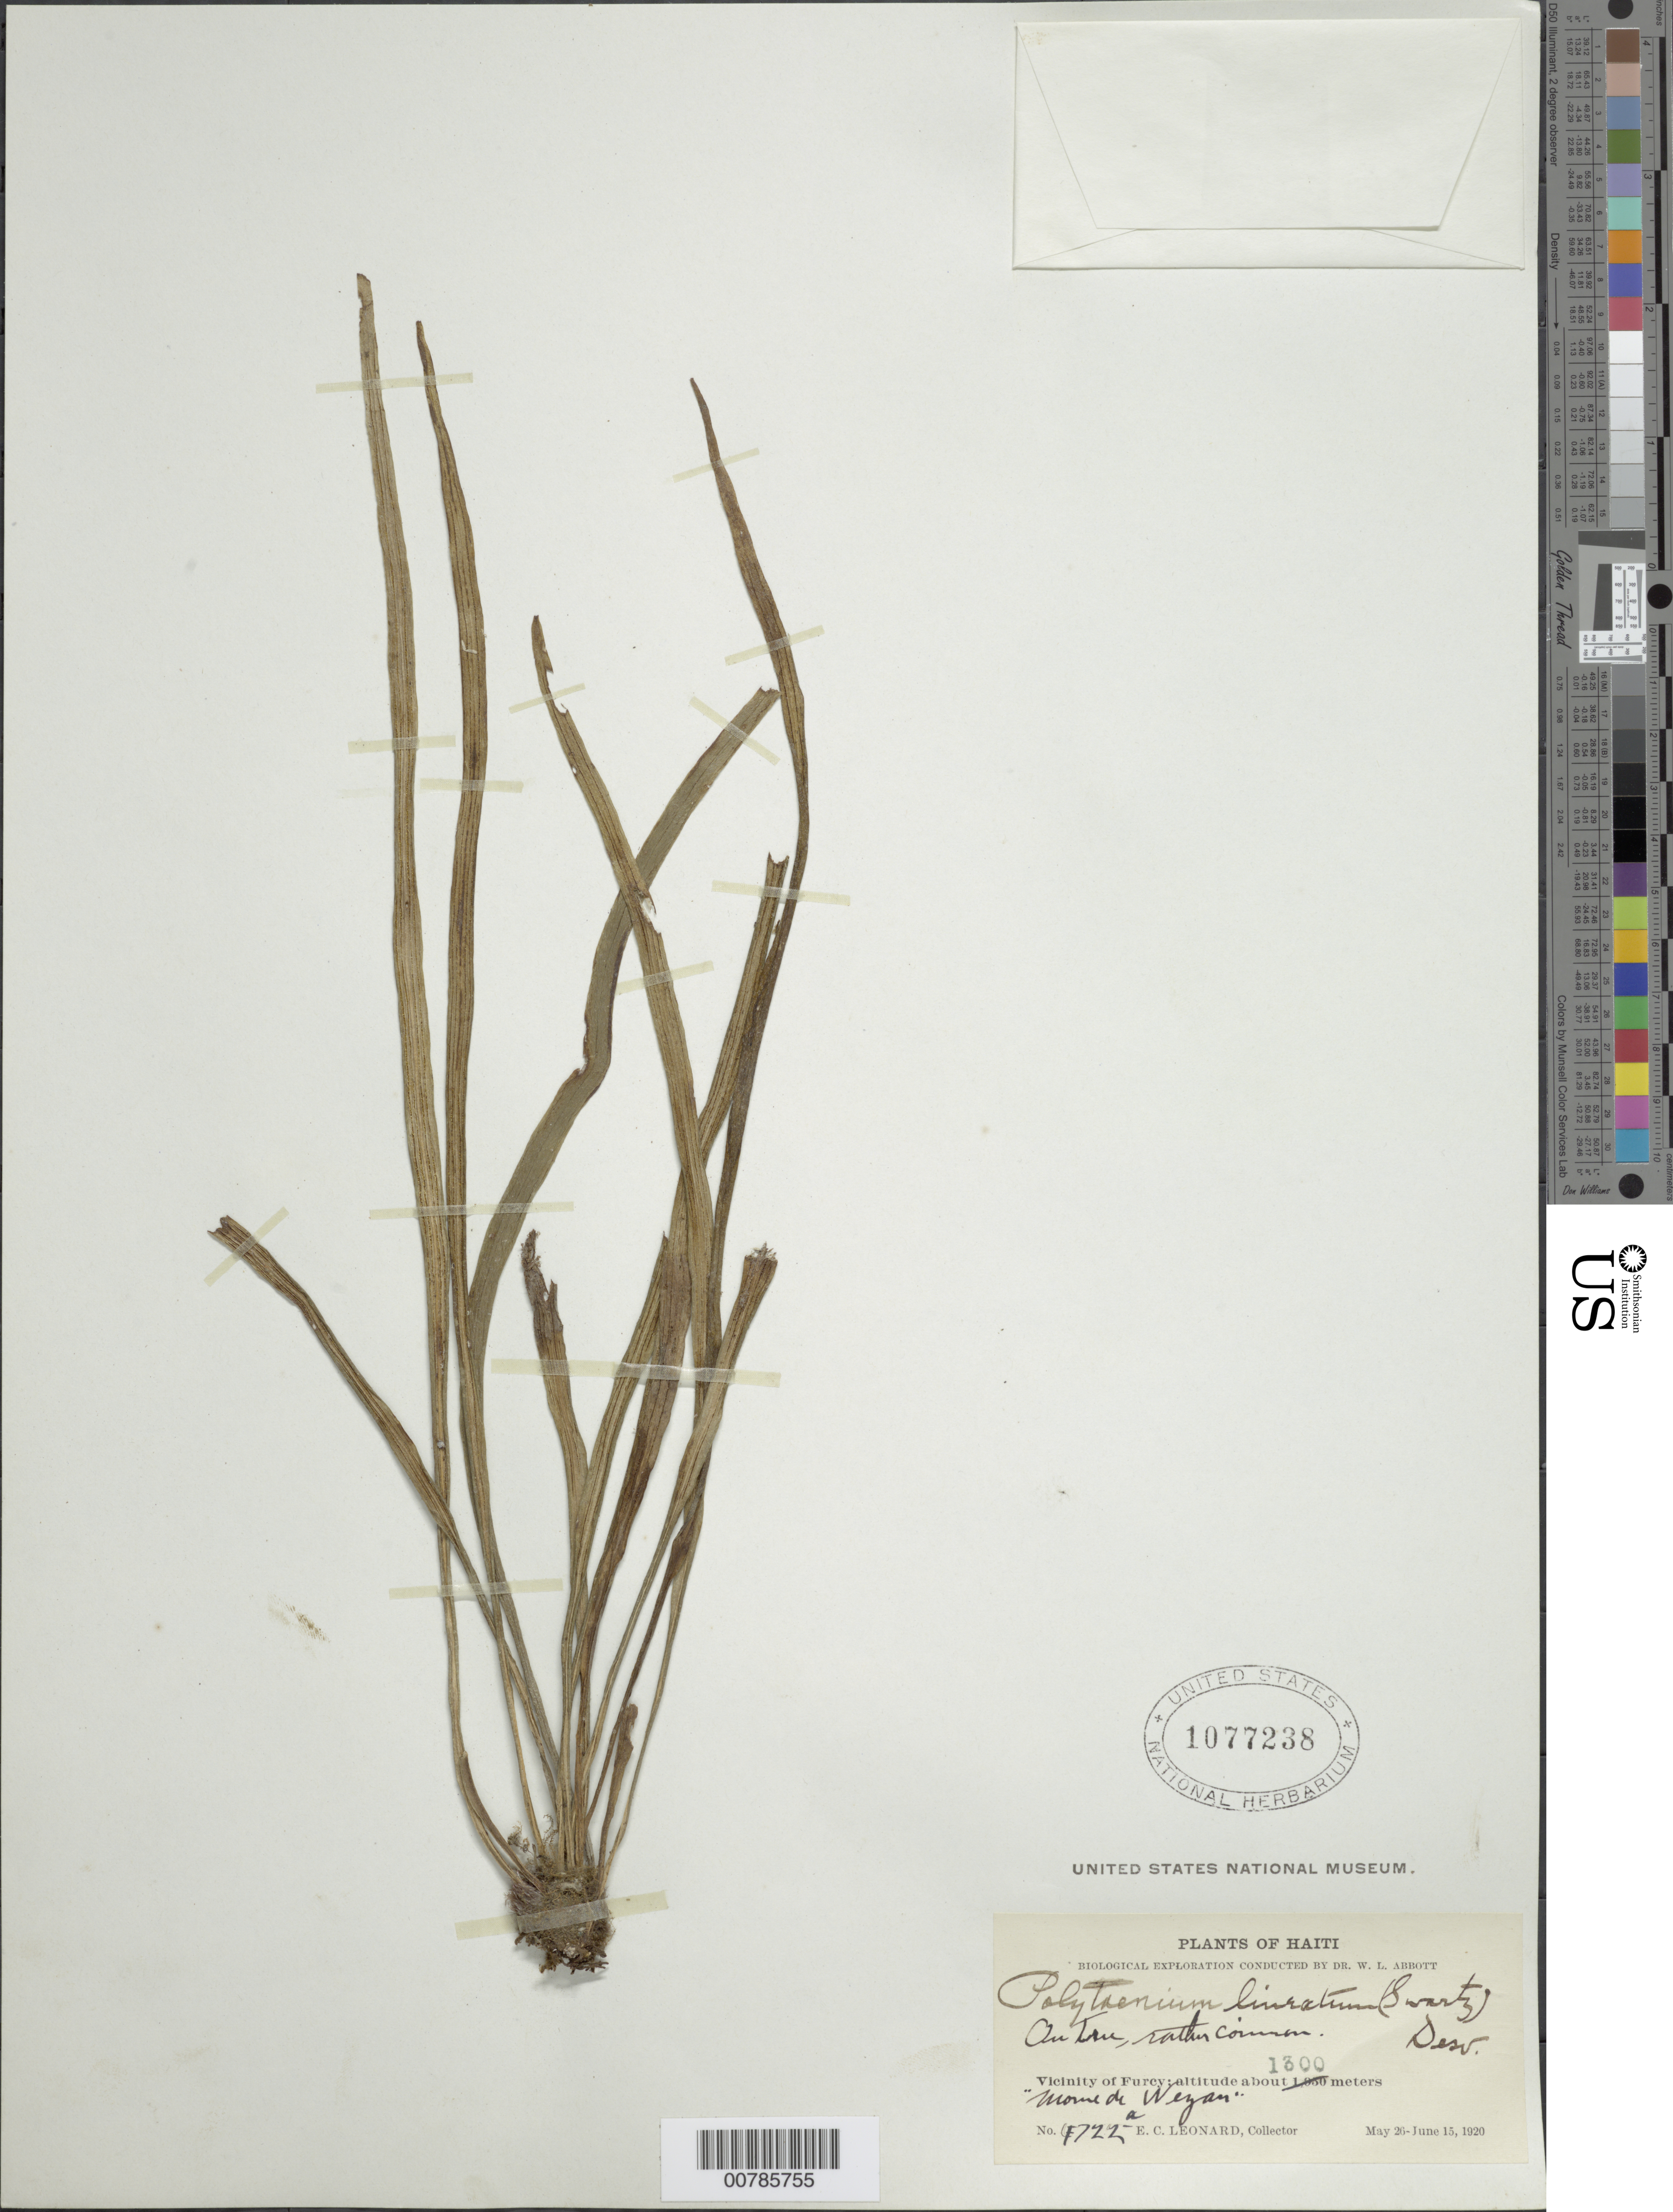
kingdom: Plantae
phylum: Tracheophyta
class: Polypodiopsida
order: Polypodiales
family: Pteridaceae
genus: Polytaenium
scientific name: Polytaenium lineatum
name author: (Sw.) J. Sm.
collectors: E. C. Leonard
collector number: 4722a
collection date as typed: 26 May 1920 15 Jun 1920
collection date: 1920-05-26/1920-06-15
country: Haiti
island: Hispaniola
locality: Furcy, vicinity, "Morne de Weyan"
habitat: On tree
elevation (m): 1300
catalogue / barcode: US 1077238